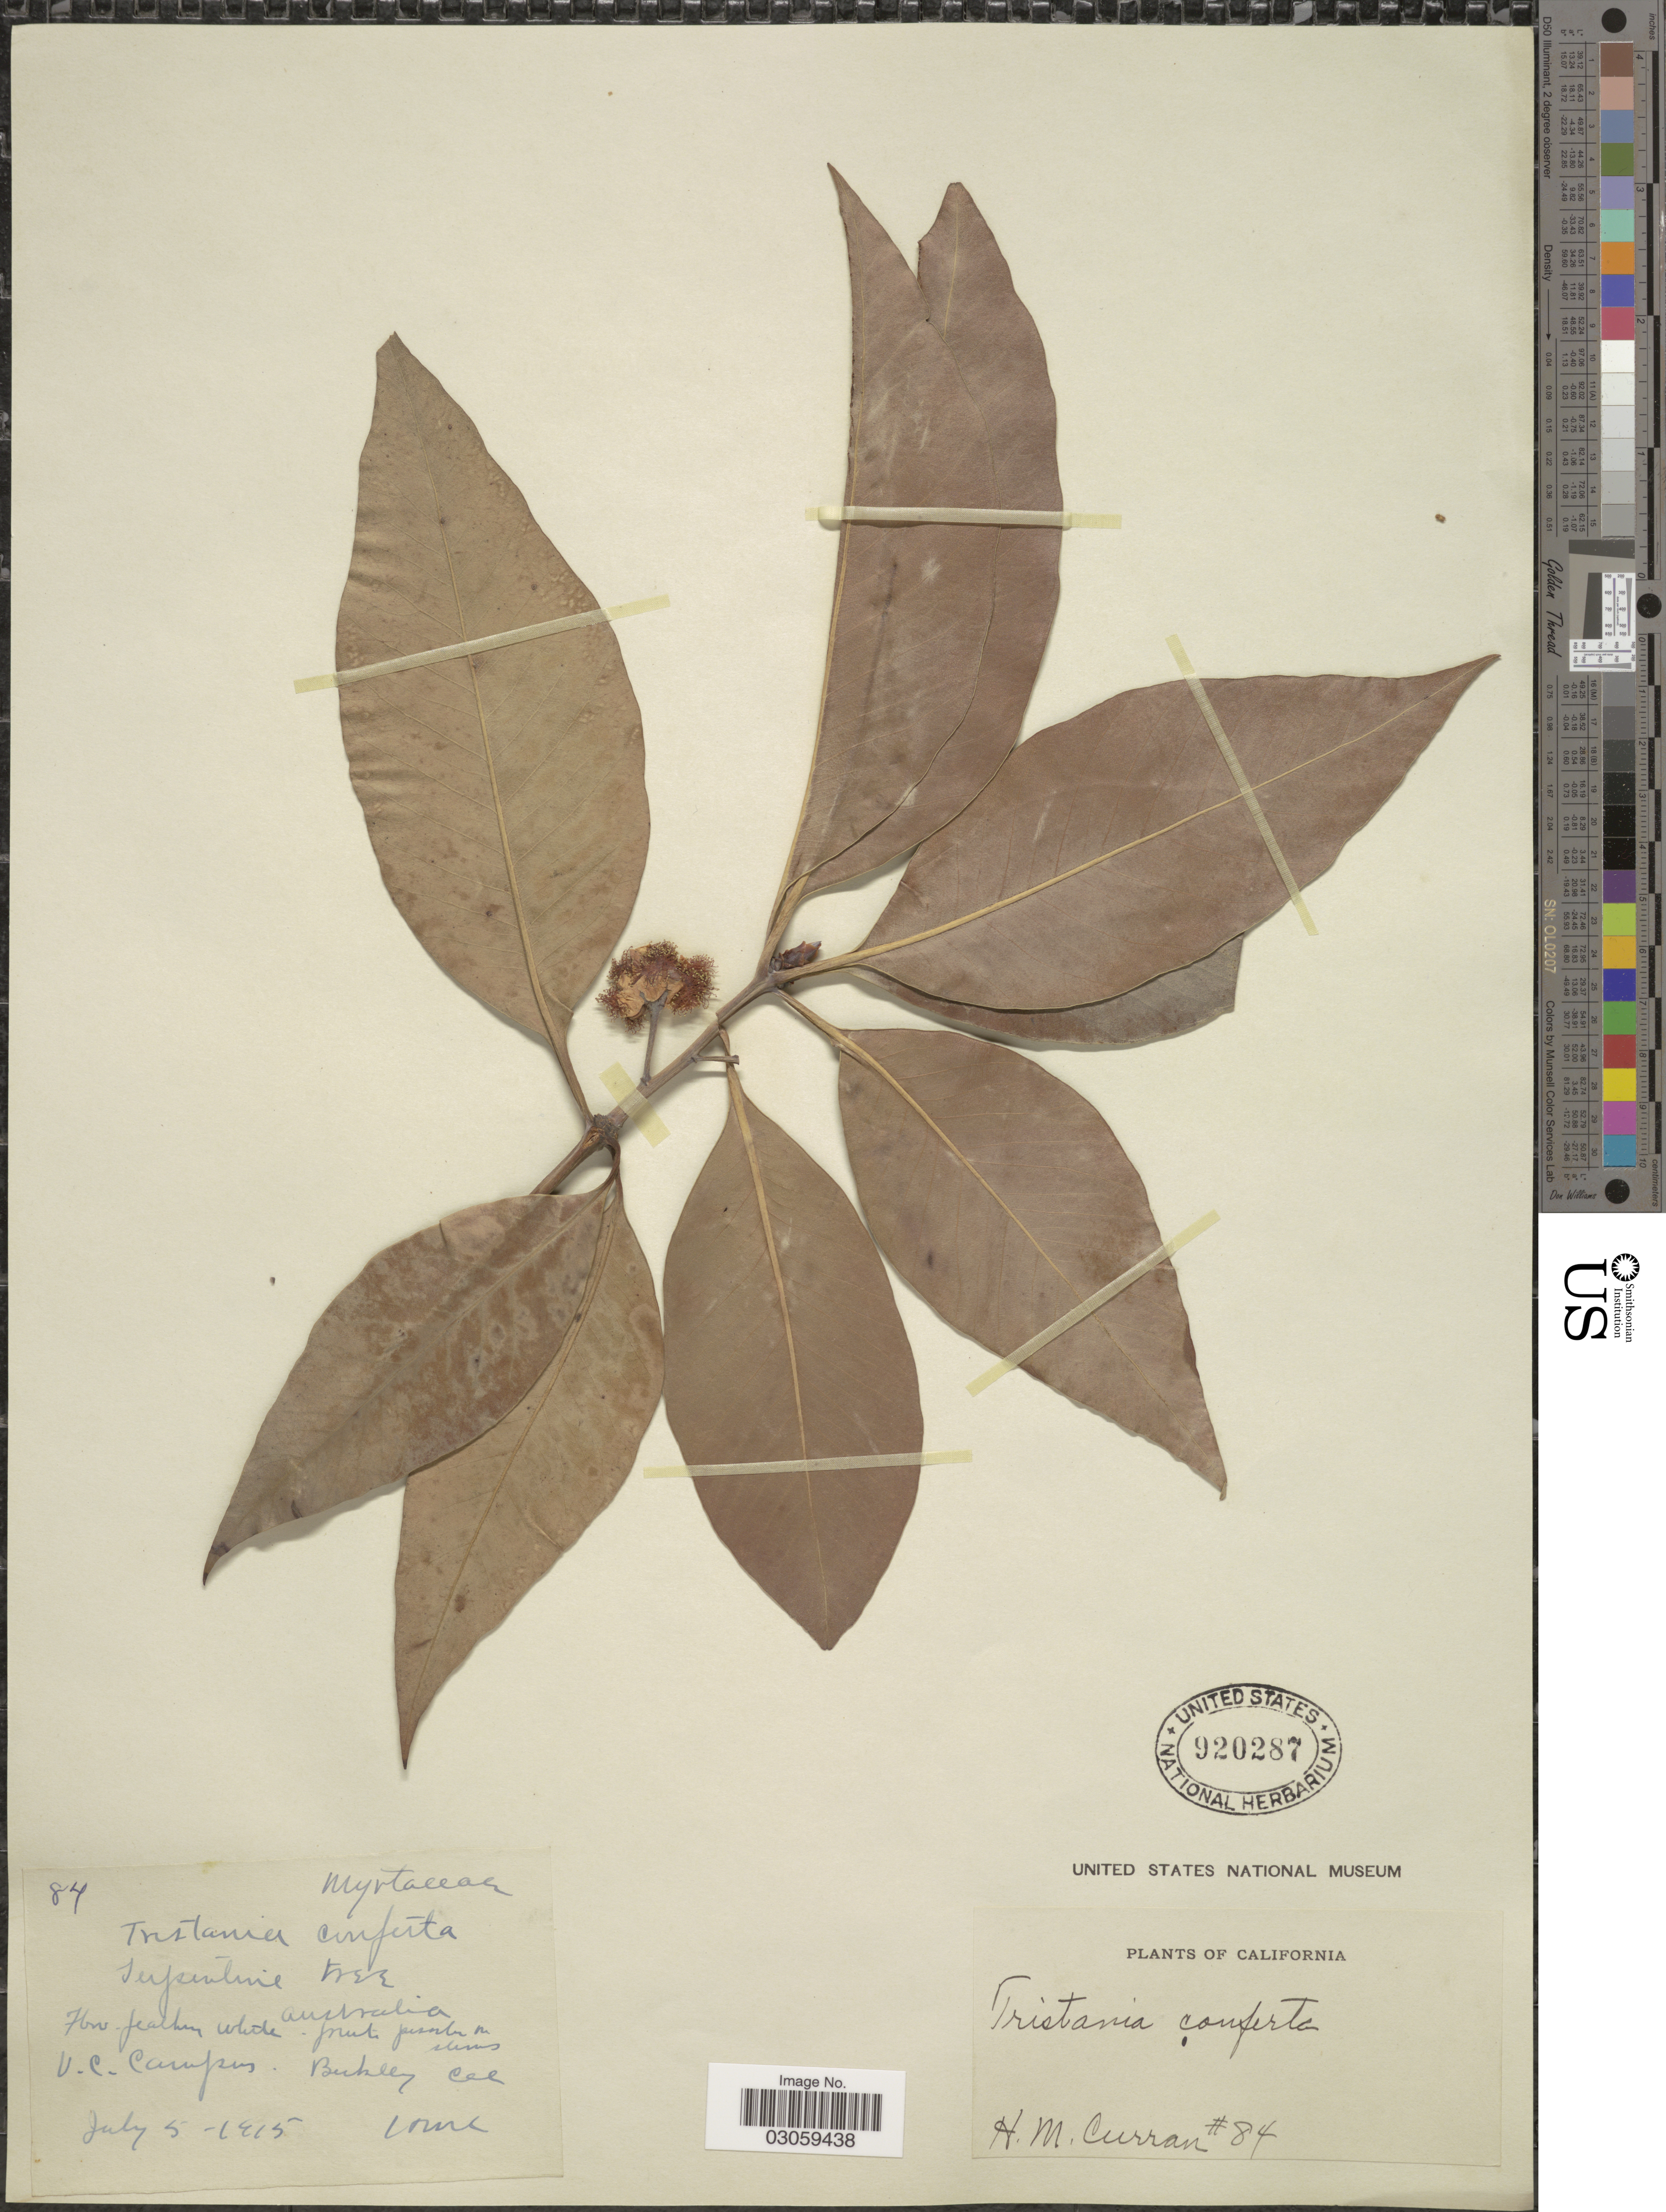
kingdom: Plantae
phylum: Tracheophyta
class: Magnoliopsida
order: Myrtales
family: Myrtaceae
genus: Lophostemon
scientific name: Lophostemon confertus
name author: (R. Br.) P.G. Wilson & J. T. Waterh.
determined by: Strong, Mark T., (BOT), Smithsonian Institution - National Museum of Natural History (UNITED STATES)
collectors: H. M. Curran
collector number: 84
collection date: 1915-07-05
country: United States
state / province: California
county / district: Alameda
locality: V.C. Campus. Berkeley Co.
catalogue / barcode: US 920287